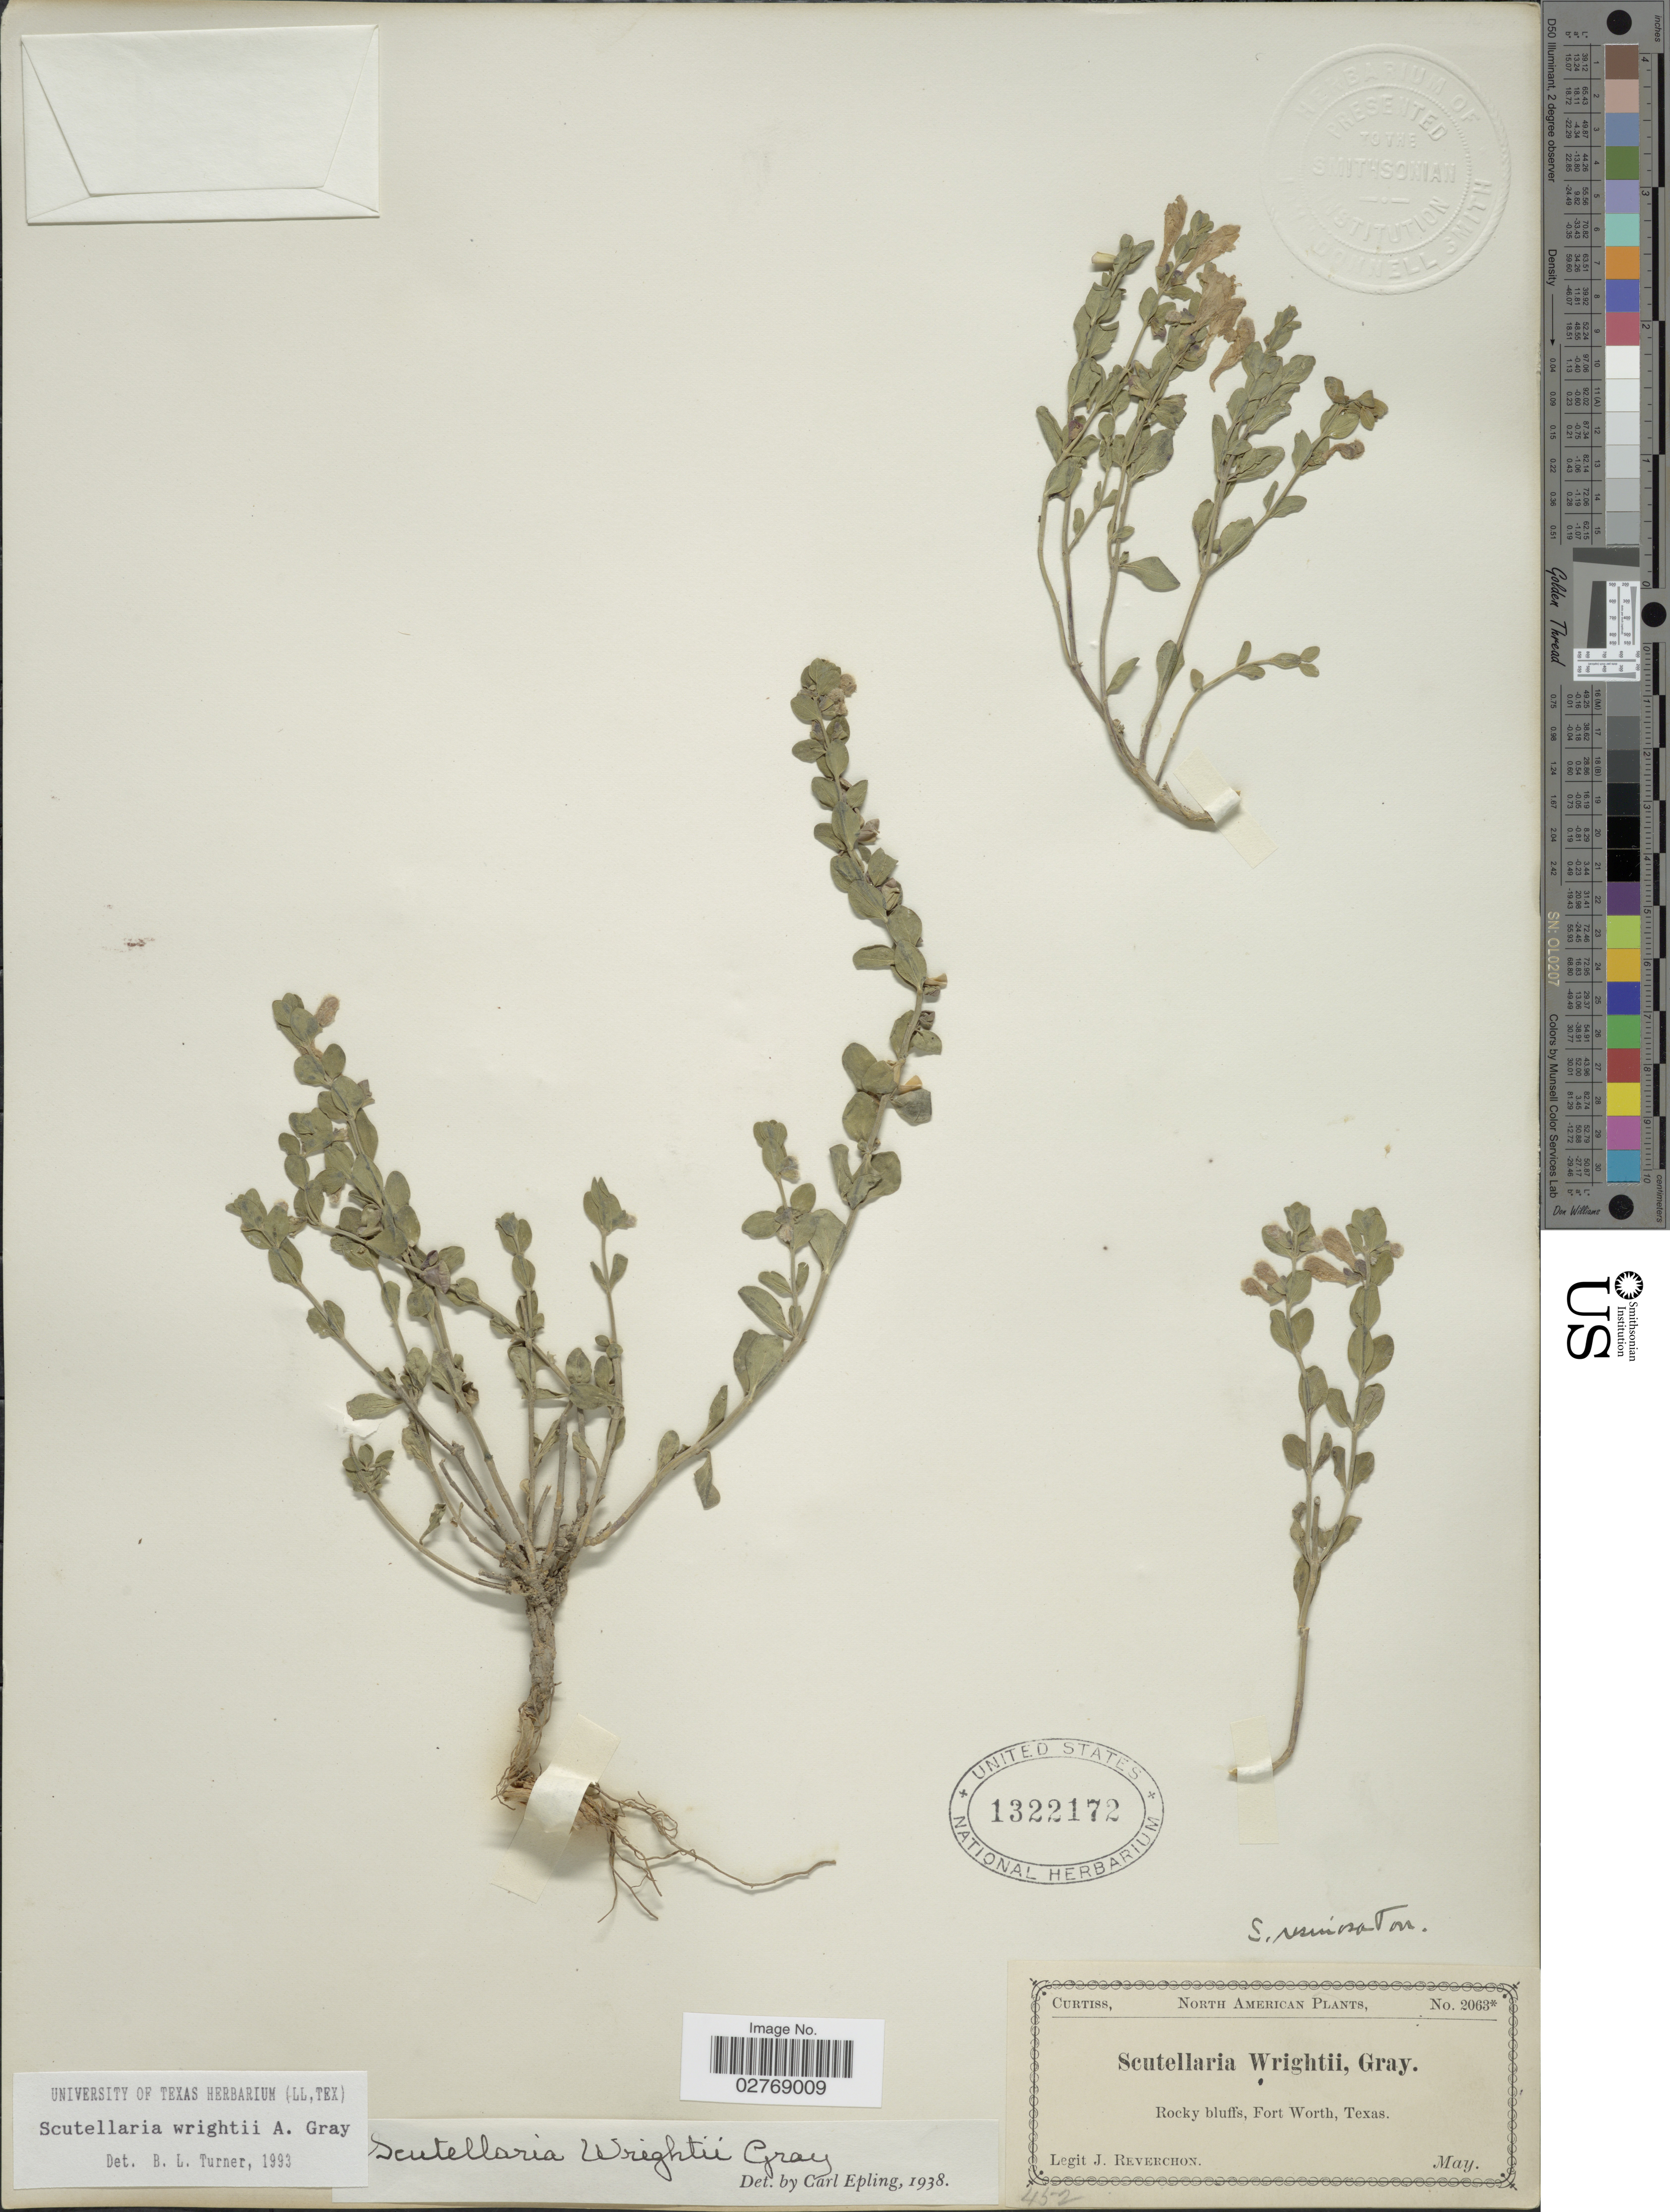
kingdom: Plantae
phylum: Tracheophyta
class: Magnoliopsida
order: Lamiales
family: Lamiaceae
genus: Scutellaria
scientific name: Scutellaria wrightii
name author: A. Gray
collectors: J. Reverchon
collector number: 2063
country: United States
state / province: Texas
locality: Rocky bluffs, Fort Worth.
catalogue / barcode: US 1322172